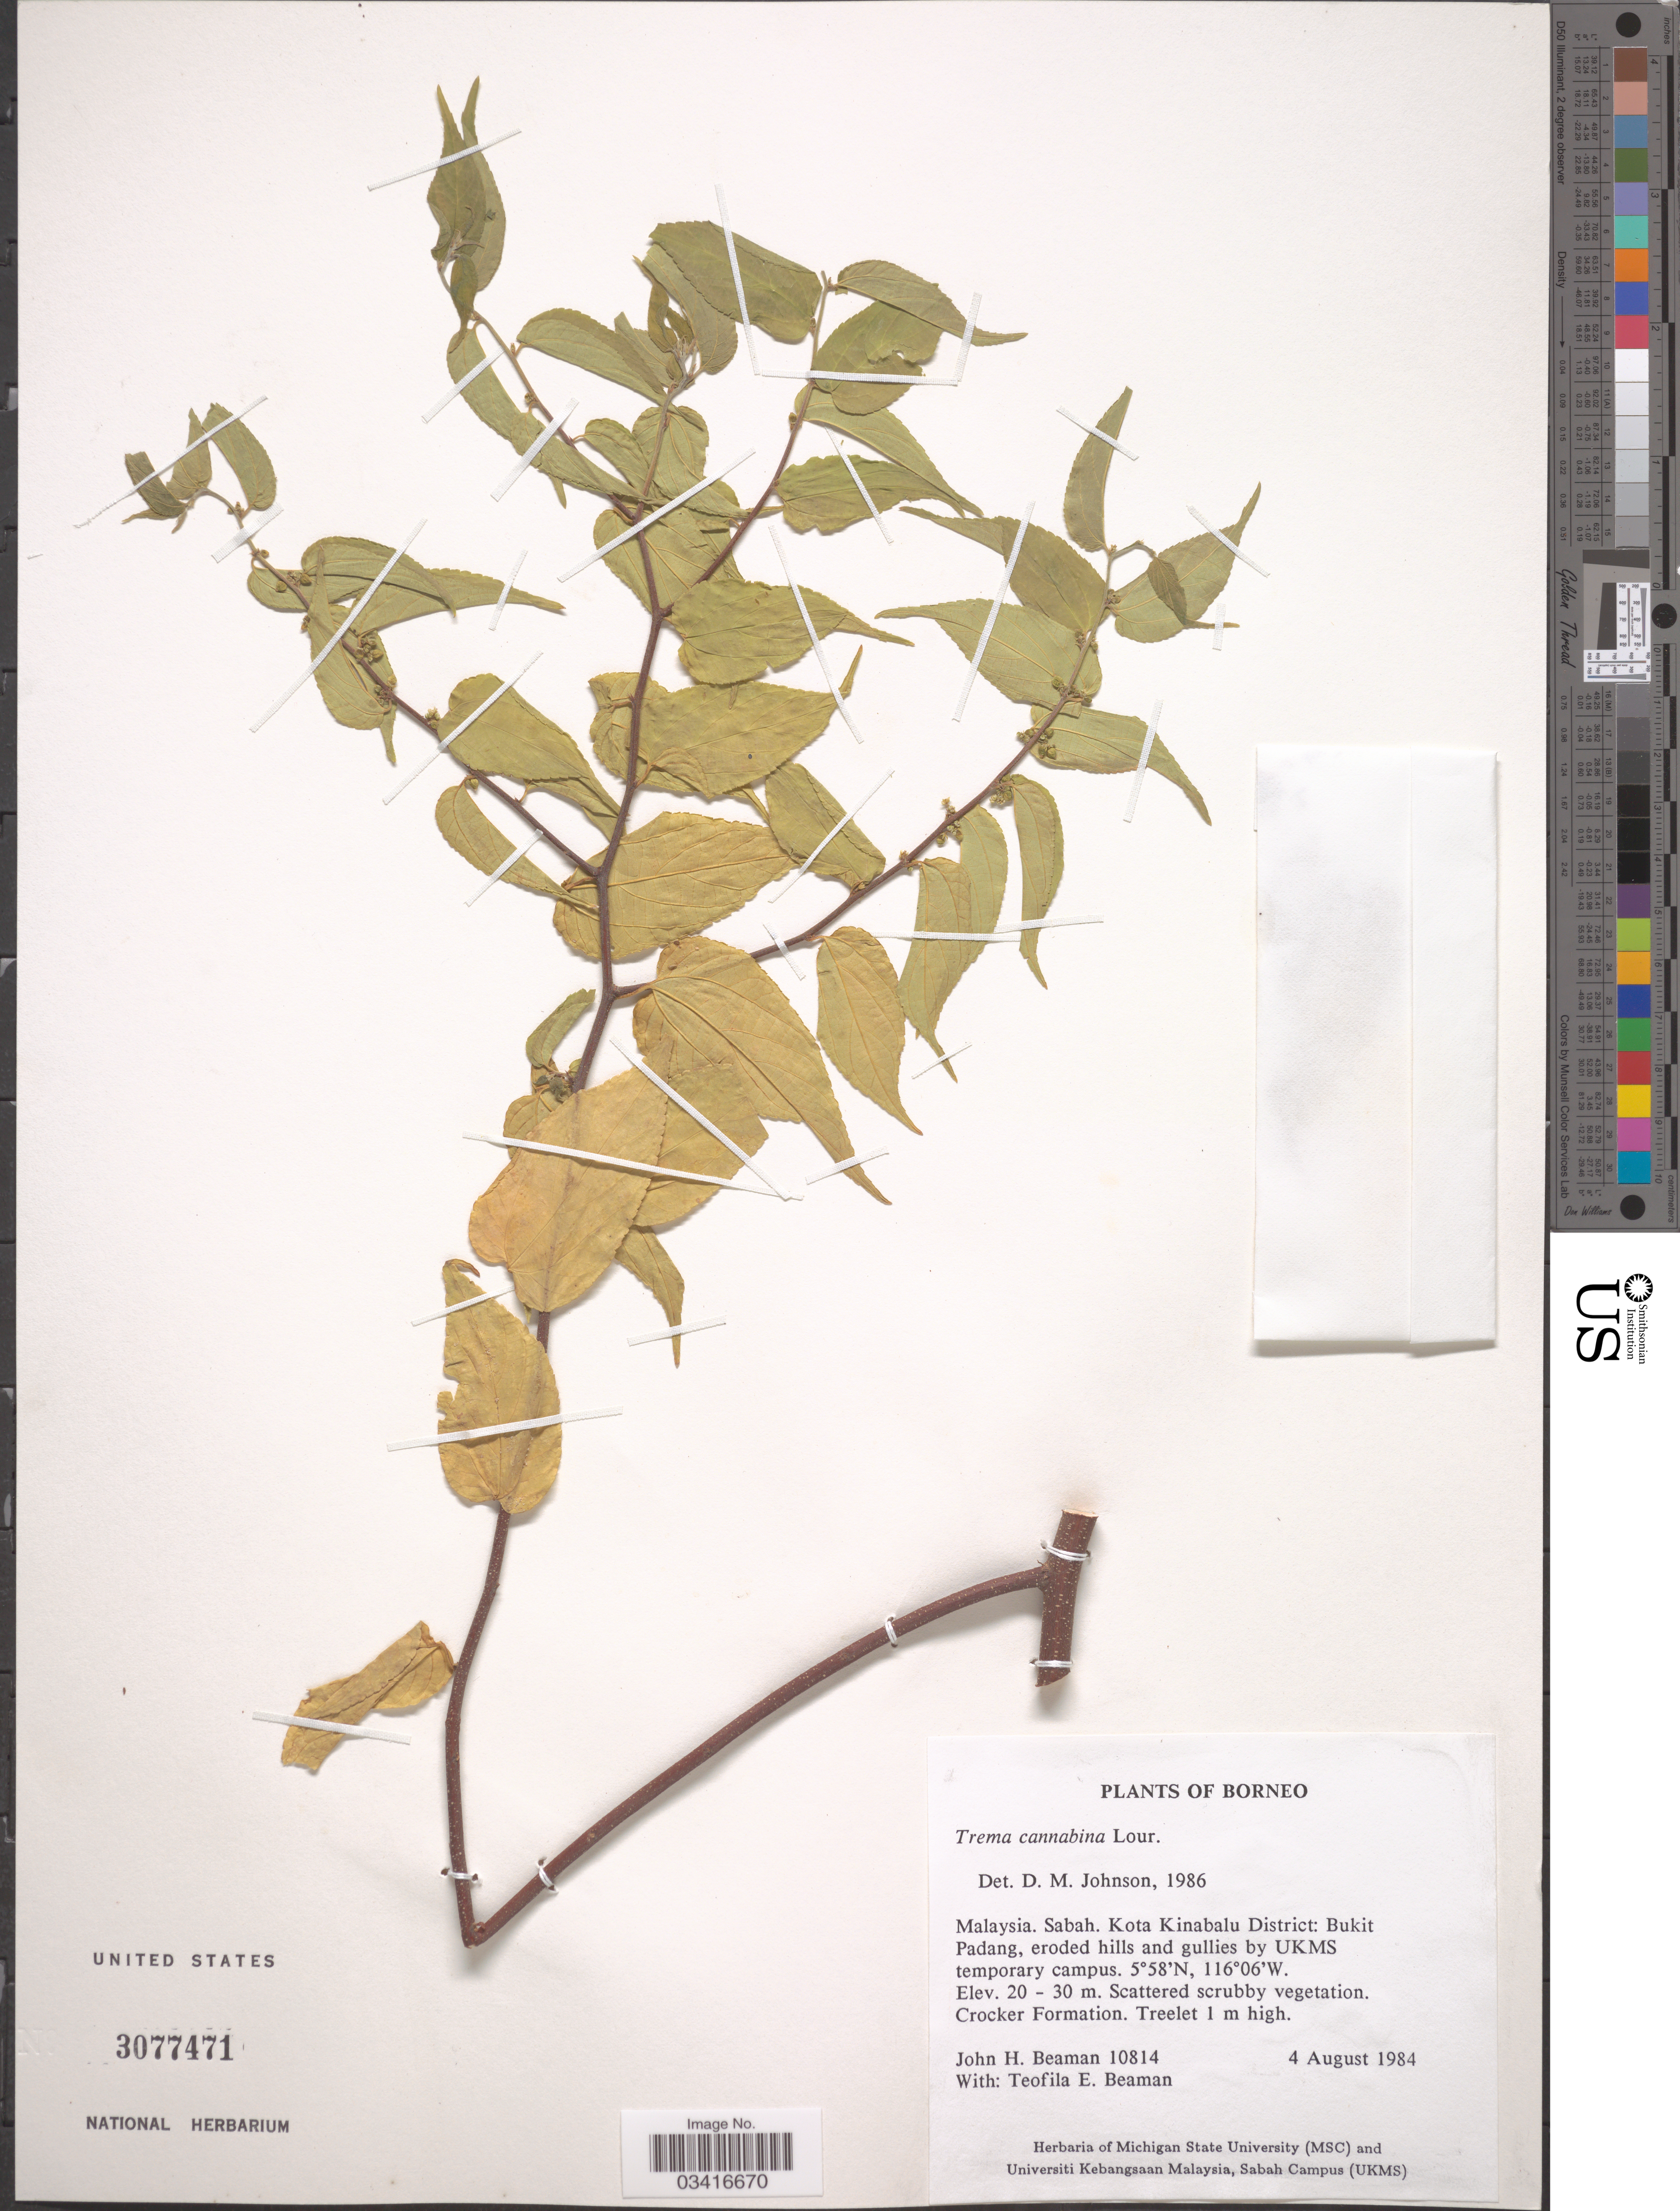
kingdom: Plantae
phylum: Tracheophyta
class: Magnoliopsida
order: Rosales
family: Cannabaceae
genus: Trema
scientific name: Trema cannabina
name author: Lour.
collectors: J. H. Beaman & T. E. Beaman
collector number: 10814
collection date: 1984-08-04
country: Malaysia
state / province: Sabah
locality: Borneo. Kota Kinabalu District: Bukit Padang, eroded hills and gullies by UKMS temporary campus.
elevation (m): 20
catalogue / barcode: US 3077471